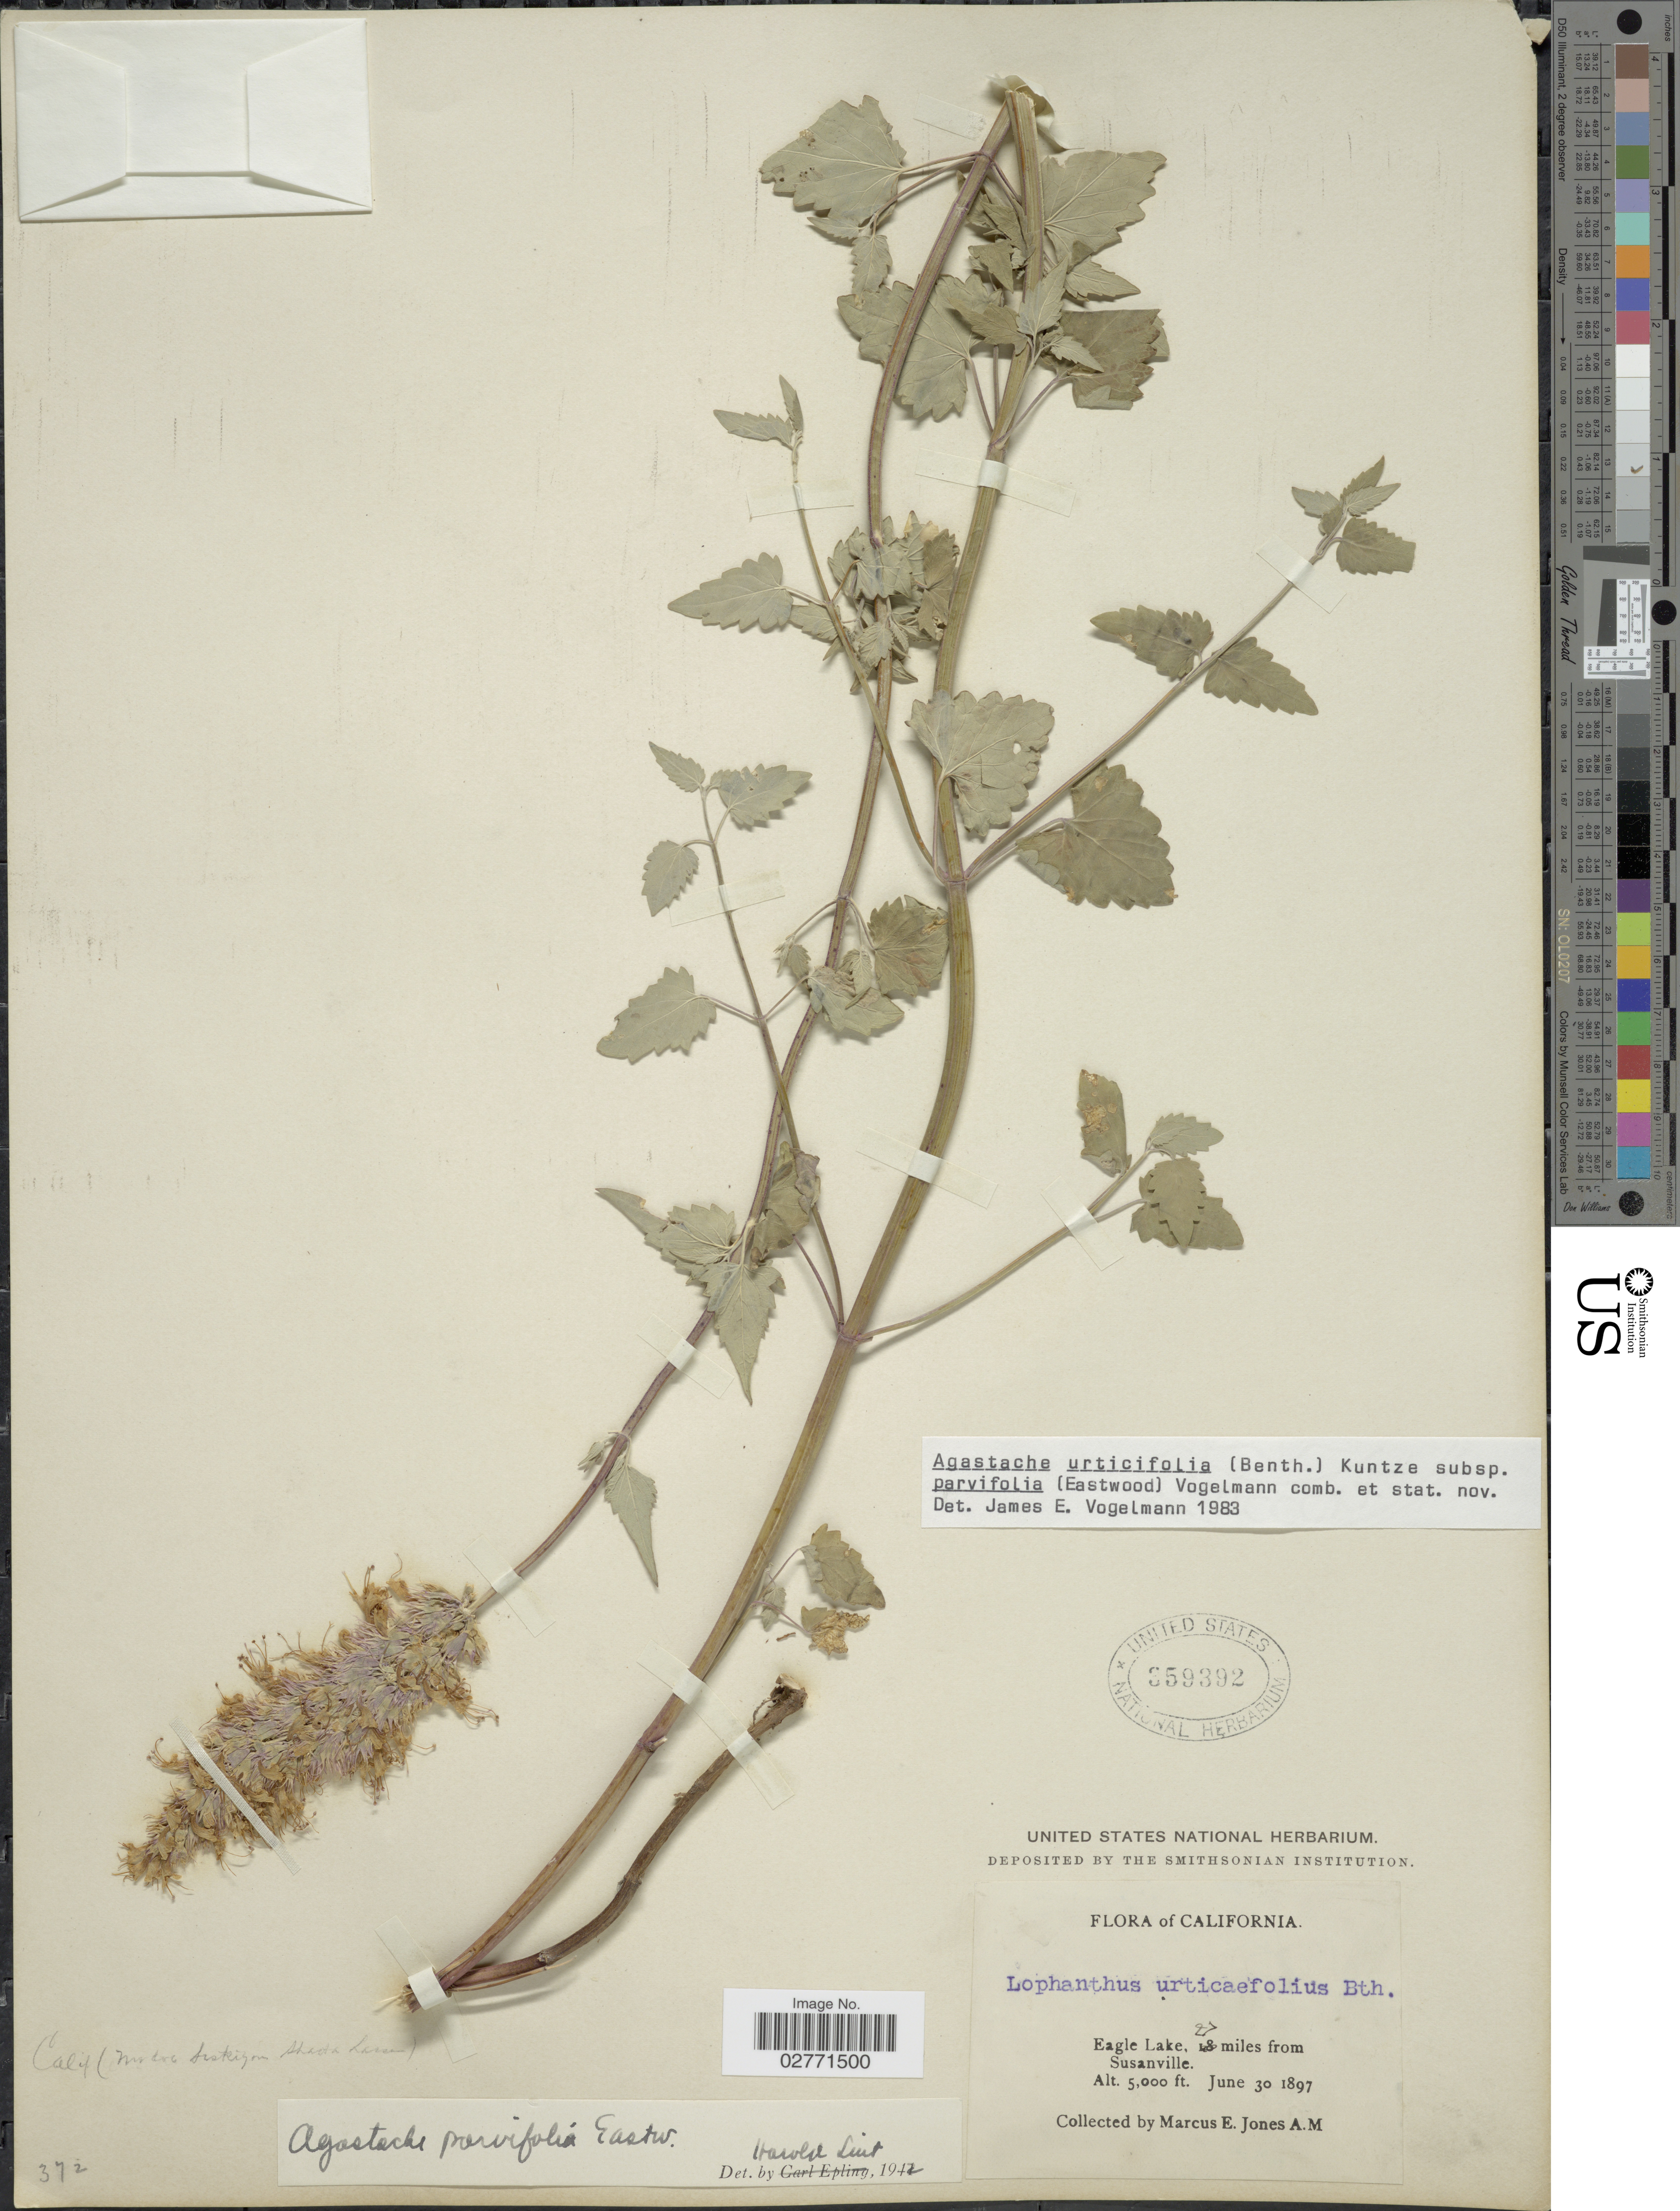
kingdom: Plantae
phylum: Tracheophyta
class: Magnoliopsida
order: Lamiales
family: Lamiaceae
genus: Agastache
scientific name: Agastache urticifolia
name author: (Benth.) Kuntze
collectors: M. E. Jones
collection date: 1897-06-30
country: United States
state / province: California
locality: Eagle Lake, 27 miles from Susanville.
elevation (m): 1524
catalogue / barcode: US 359392